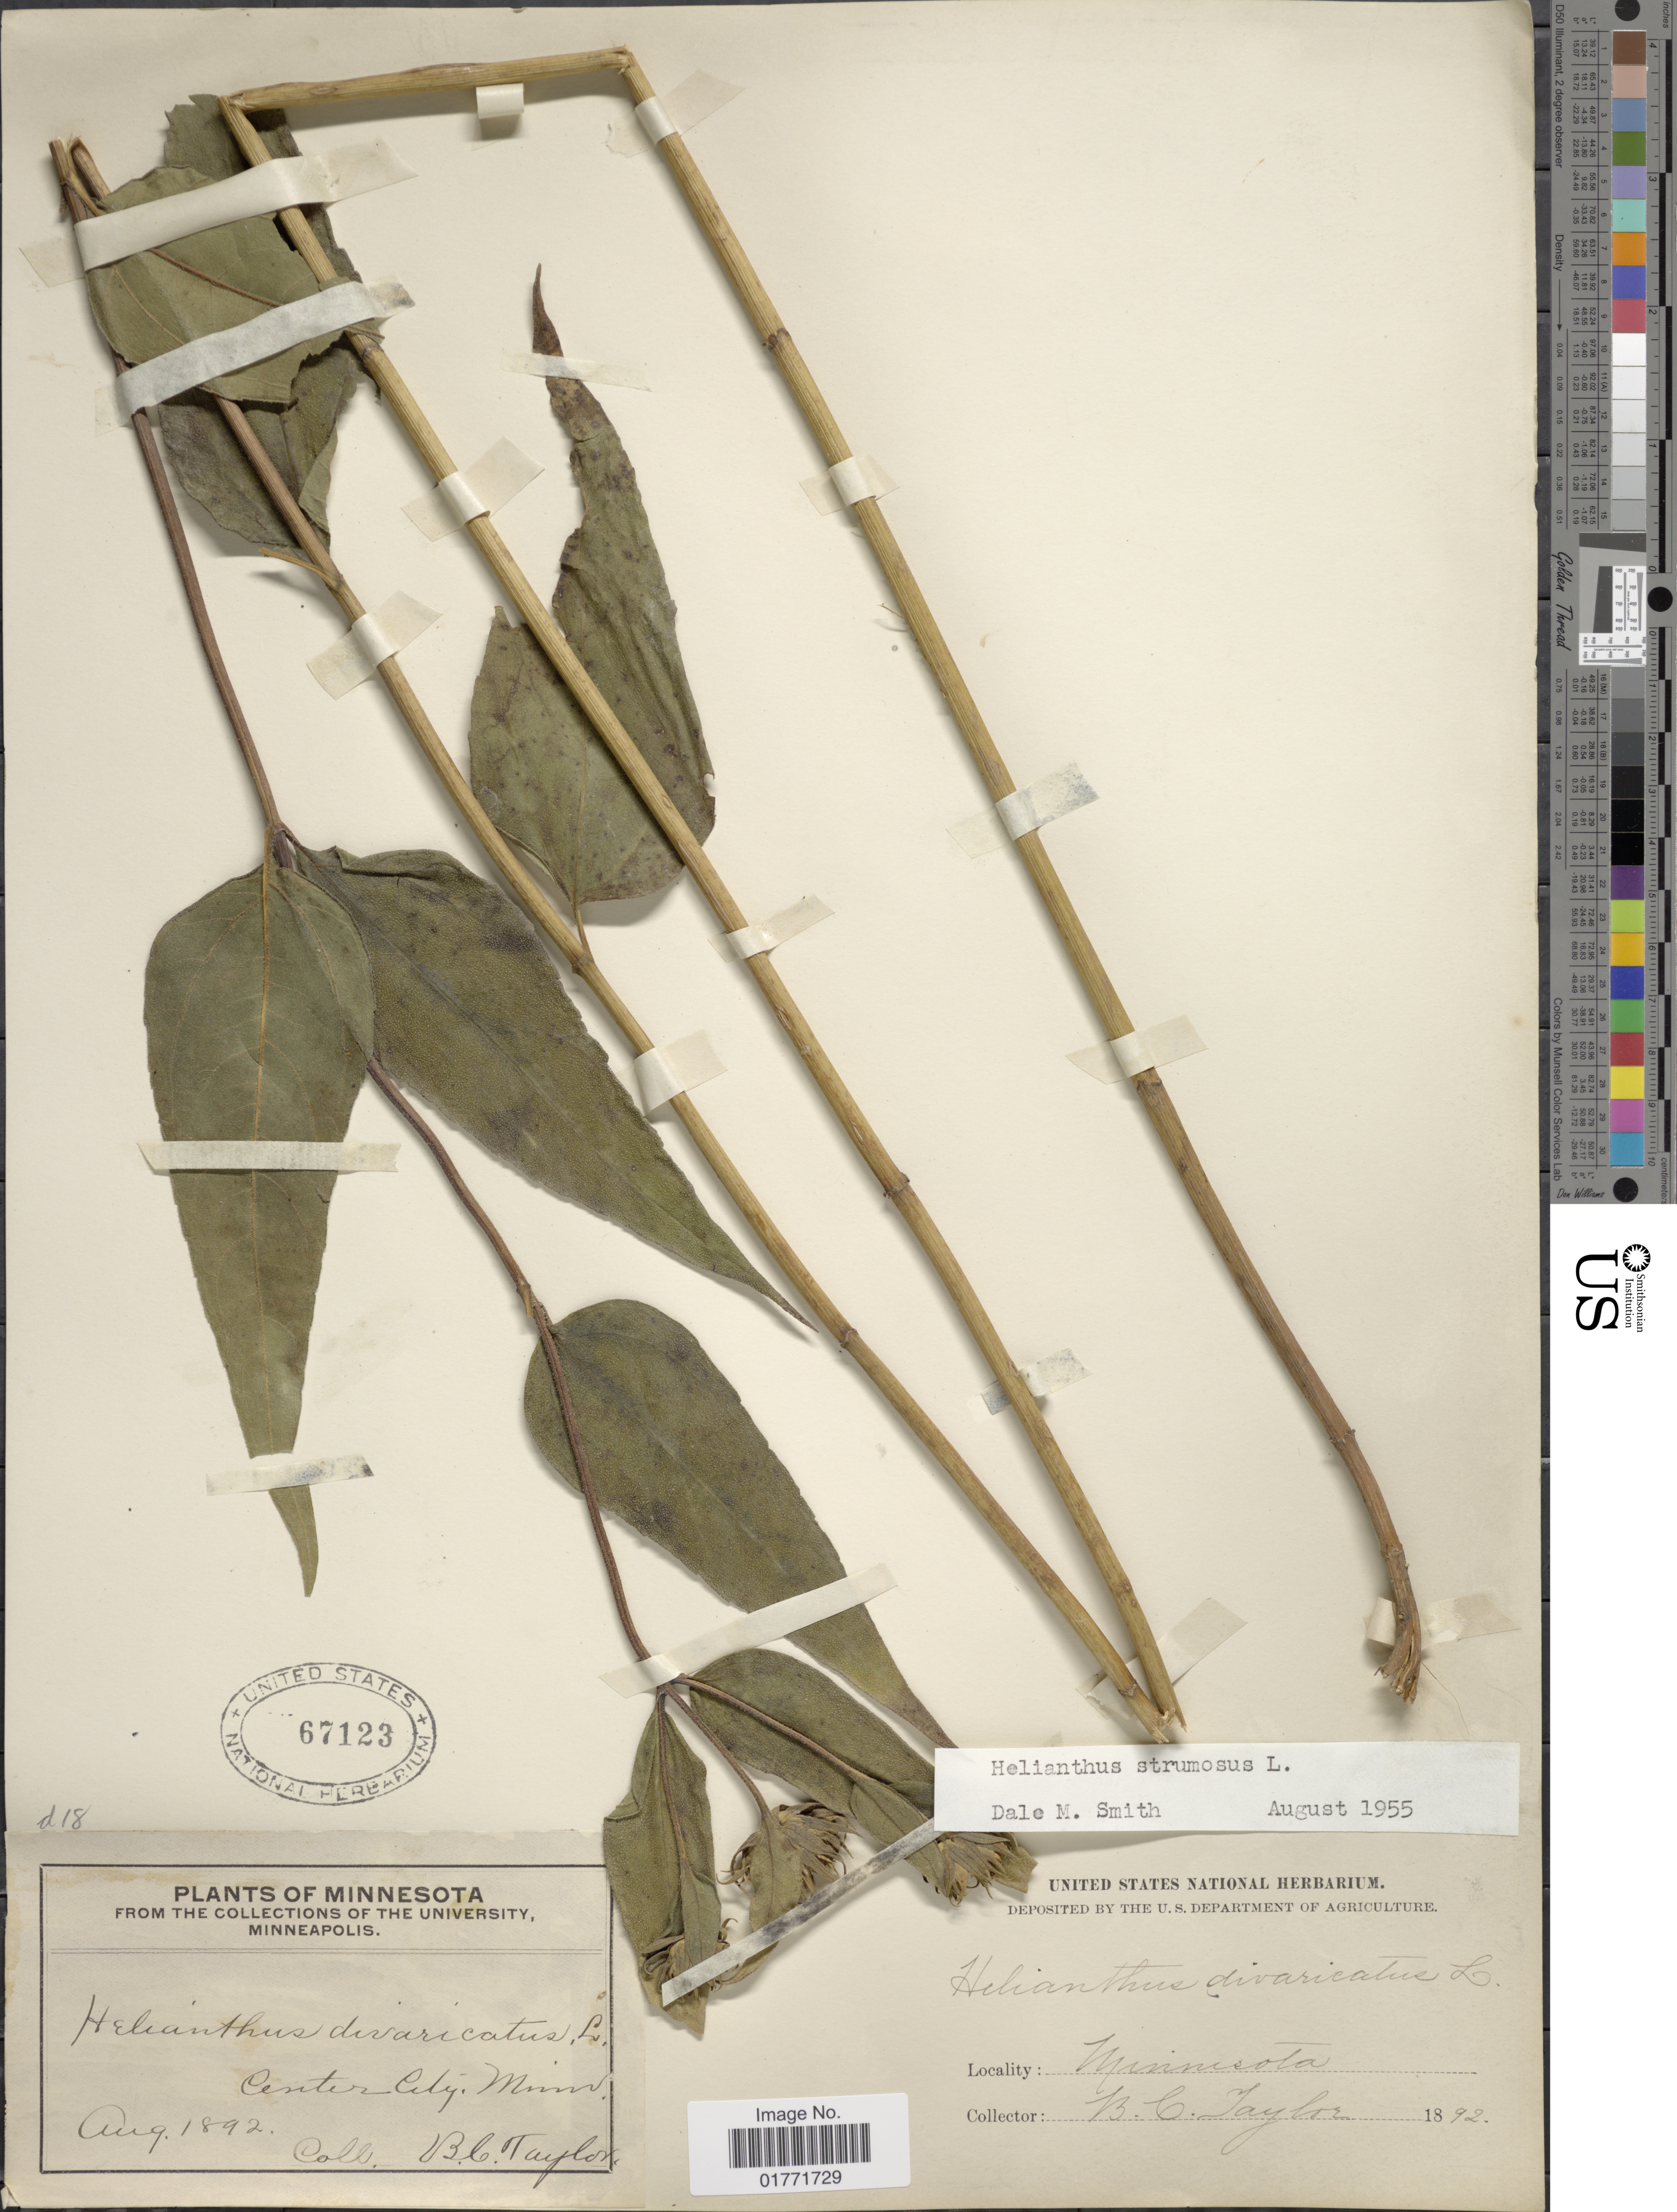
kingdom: Plantae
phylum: Tracheophyta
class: Magnoliopsida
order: Asterales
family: Asteraceae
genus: Helianthus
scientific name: Helianthus strumosus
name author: L.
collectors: B. C. Taylor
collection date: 1892-08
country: United States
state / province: Minnesota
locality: Minnesota, Center City, Minn.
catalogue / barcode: US 67123